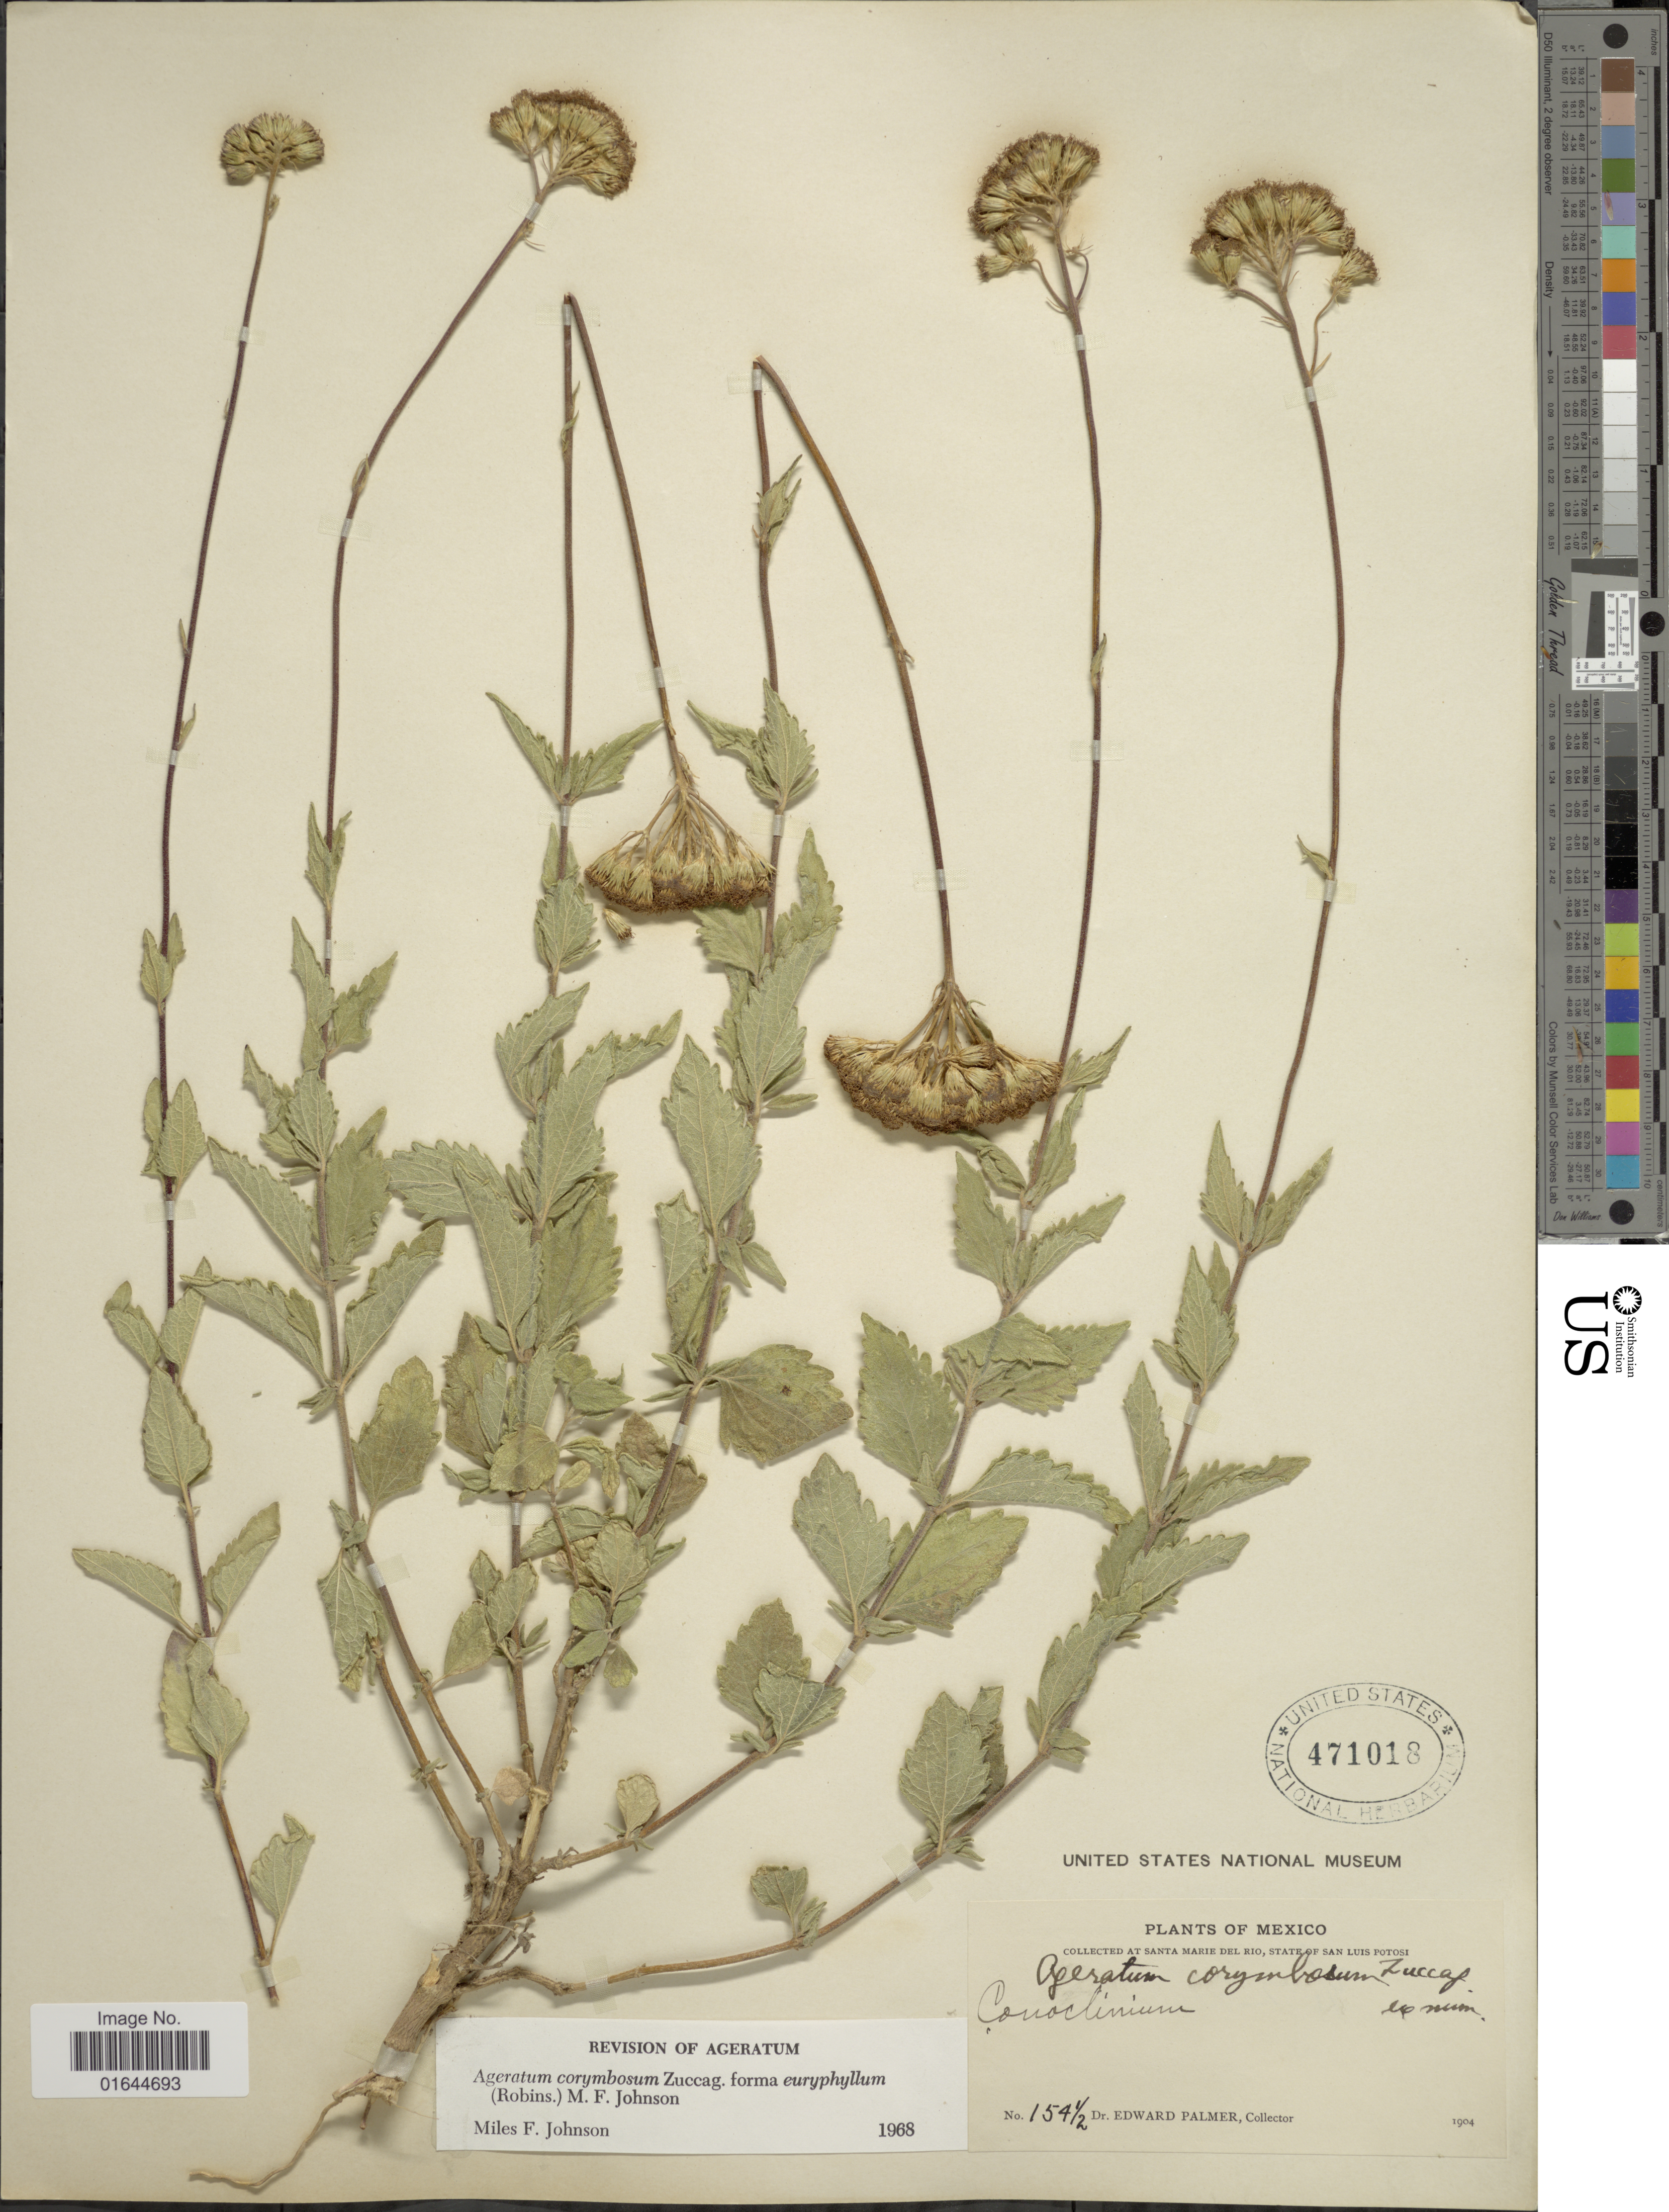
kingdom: Plantae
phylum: Tracheophyta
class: Magnoliopsida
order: Asterales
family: Asteraceae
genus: Ageratum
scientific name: Ageratum corymbosum f. euryphyllum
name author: (B.L. Rob.) M.F. Johnson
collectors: E. Palmer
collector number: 154 1/2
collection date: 1904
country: Mexico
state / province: San Luis Potosí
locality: Mexico, State of San Luis Potosi, at Santa Marie del Rio.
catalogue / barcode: US 471018